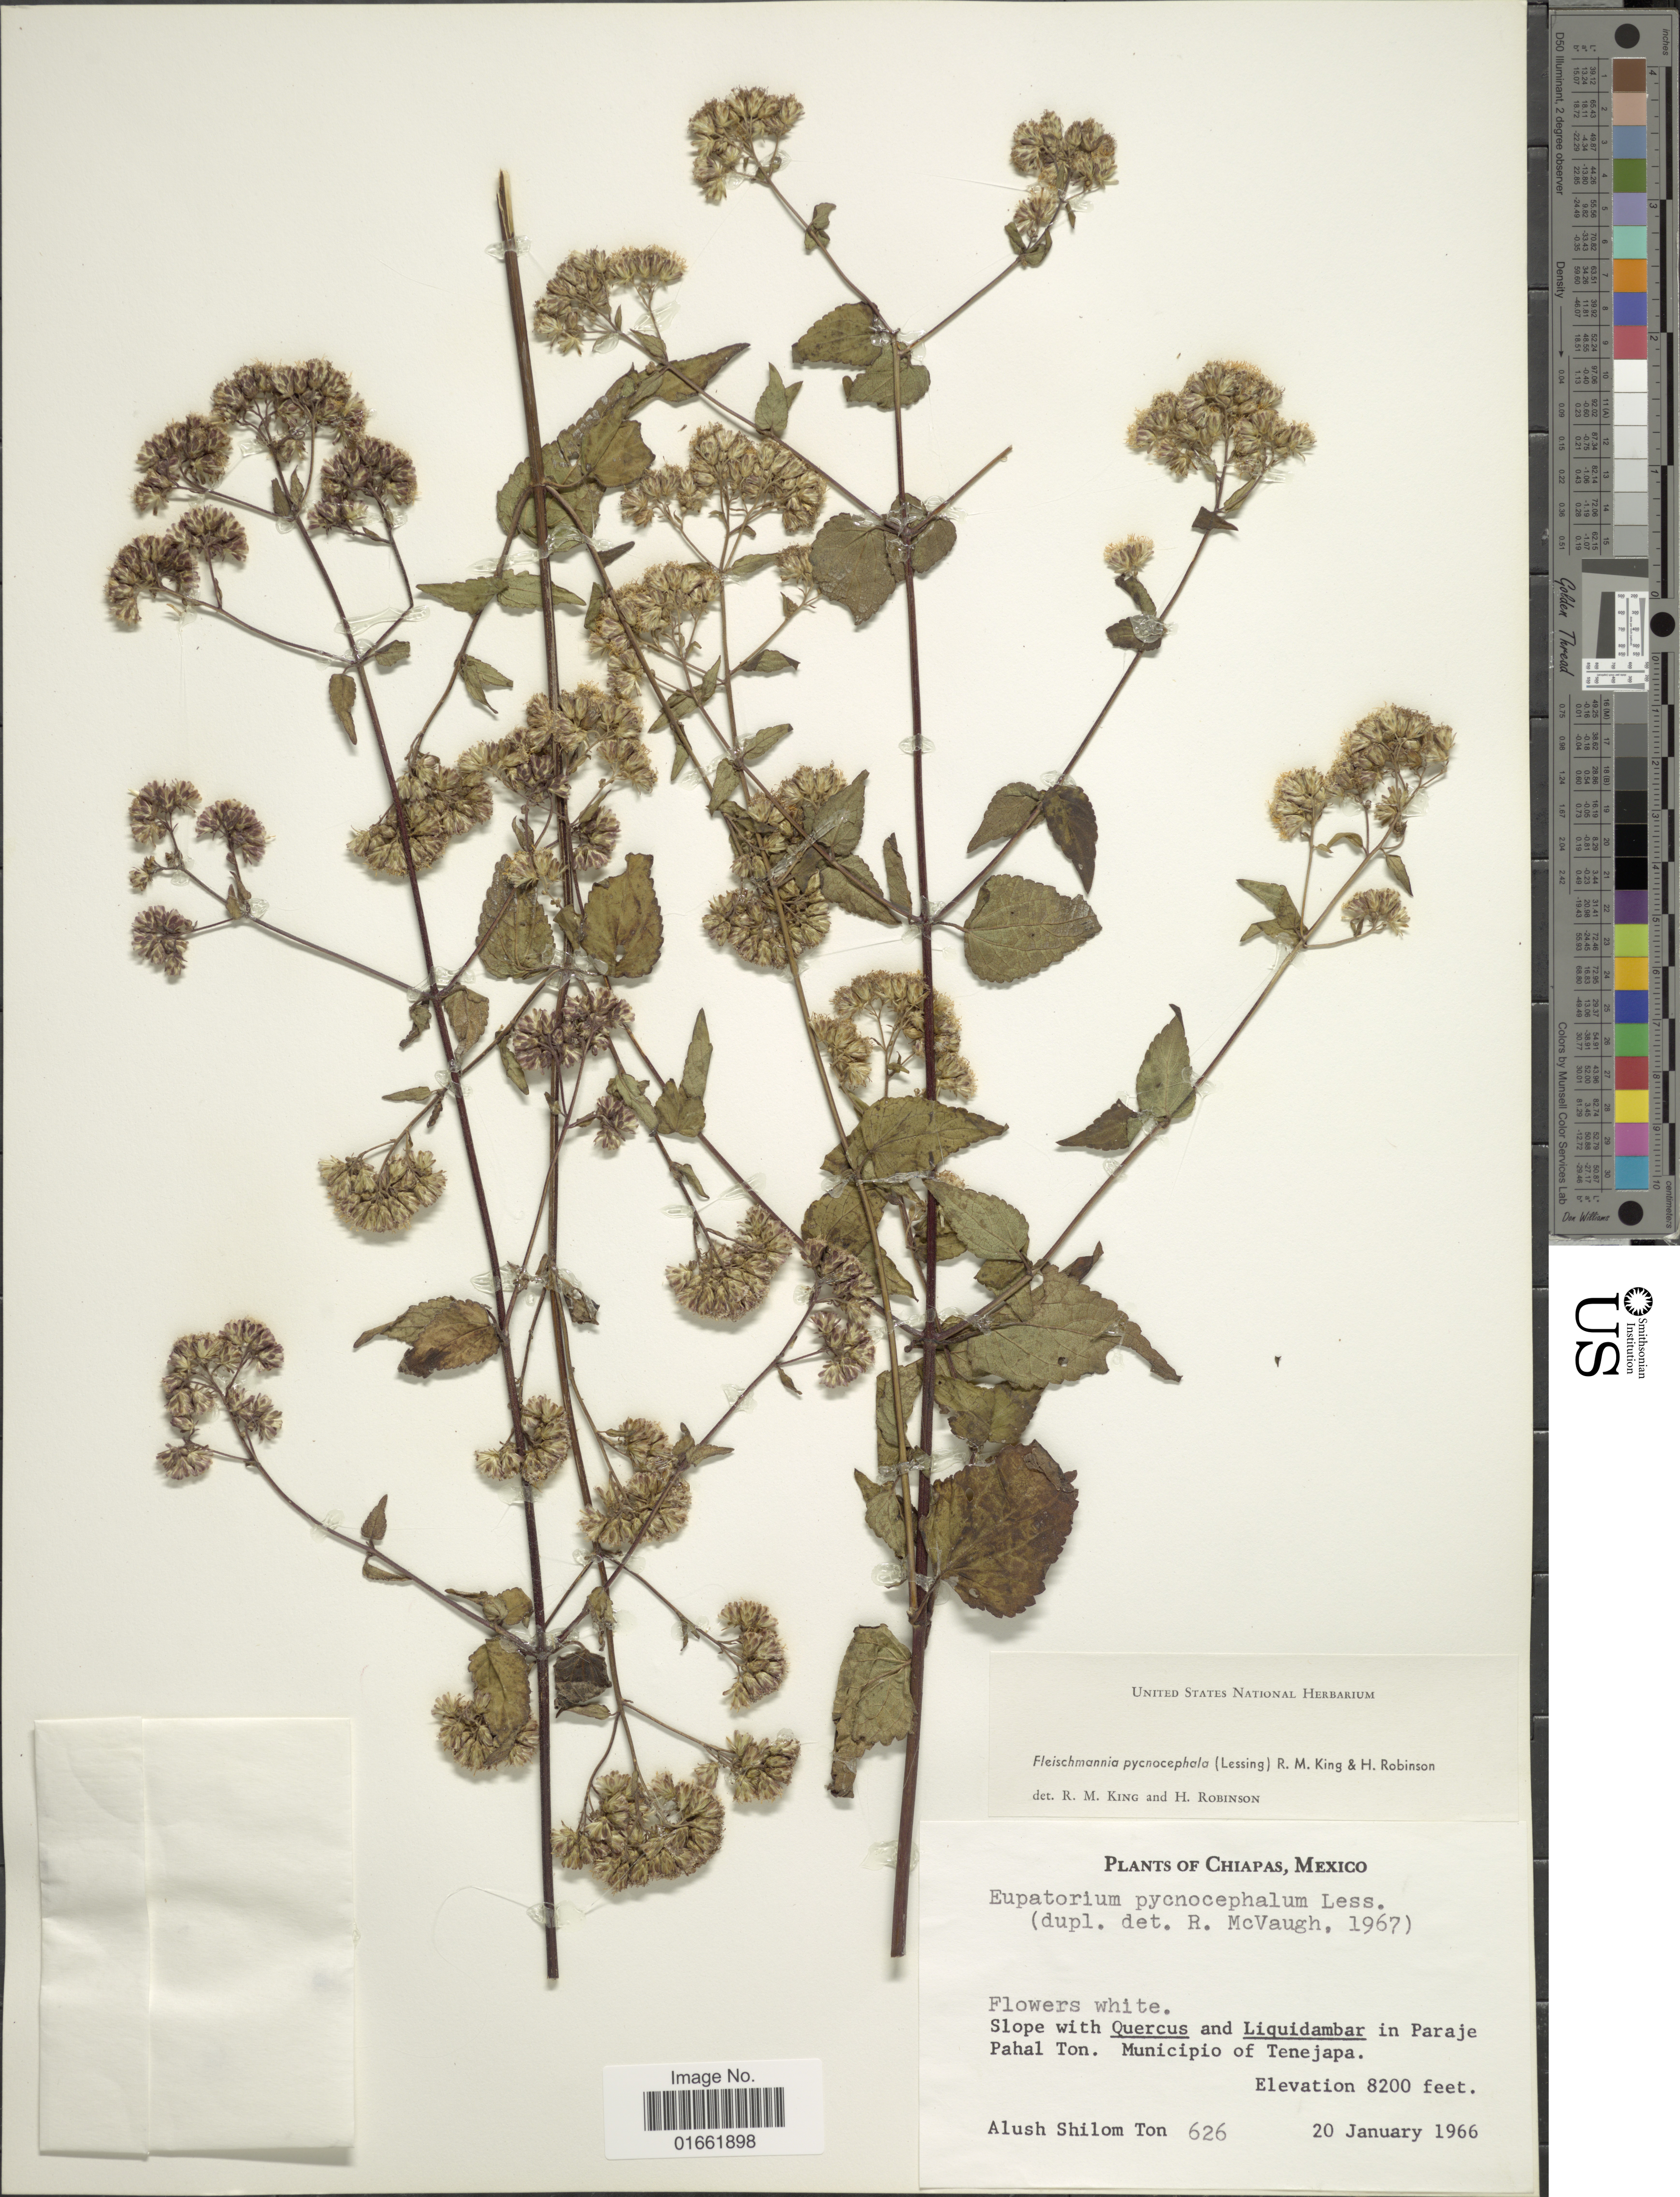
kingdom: Plantae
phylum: Tracheophyta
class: Magnoliopsida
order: Asterales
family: Asteraceae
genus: Fleischmannia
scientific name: Fleischmannia pycnocephala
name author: (Less.) R.M. King & H. Rob.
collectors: A. M. Ton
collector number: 626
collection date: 1966-01-20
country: Mexico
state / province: Chiapas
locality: Slope with Quercus and Liquijdambar in Paraje Pahal Ton. Municipio of Tenejapa.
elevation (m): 2499